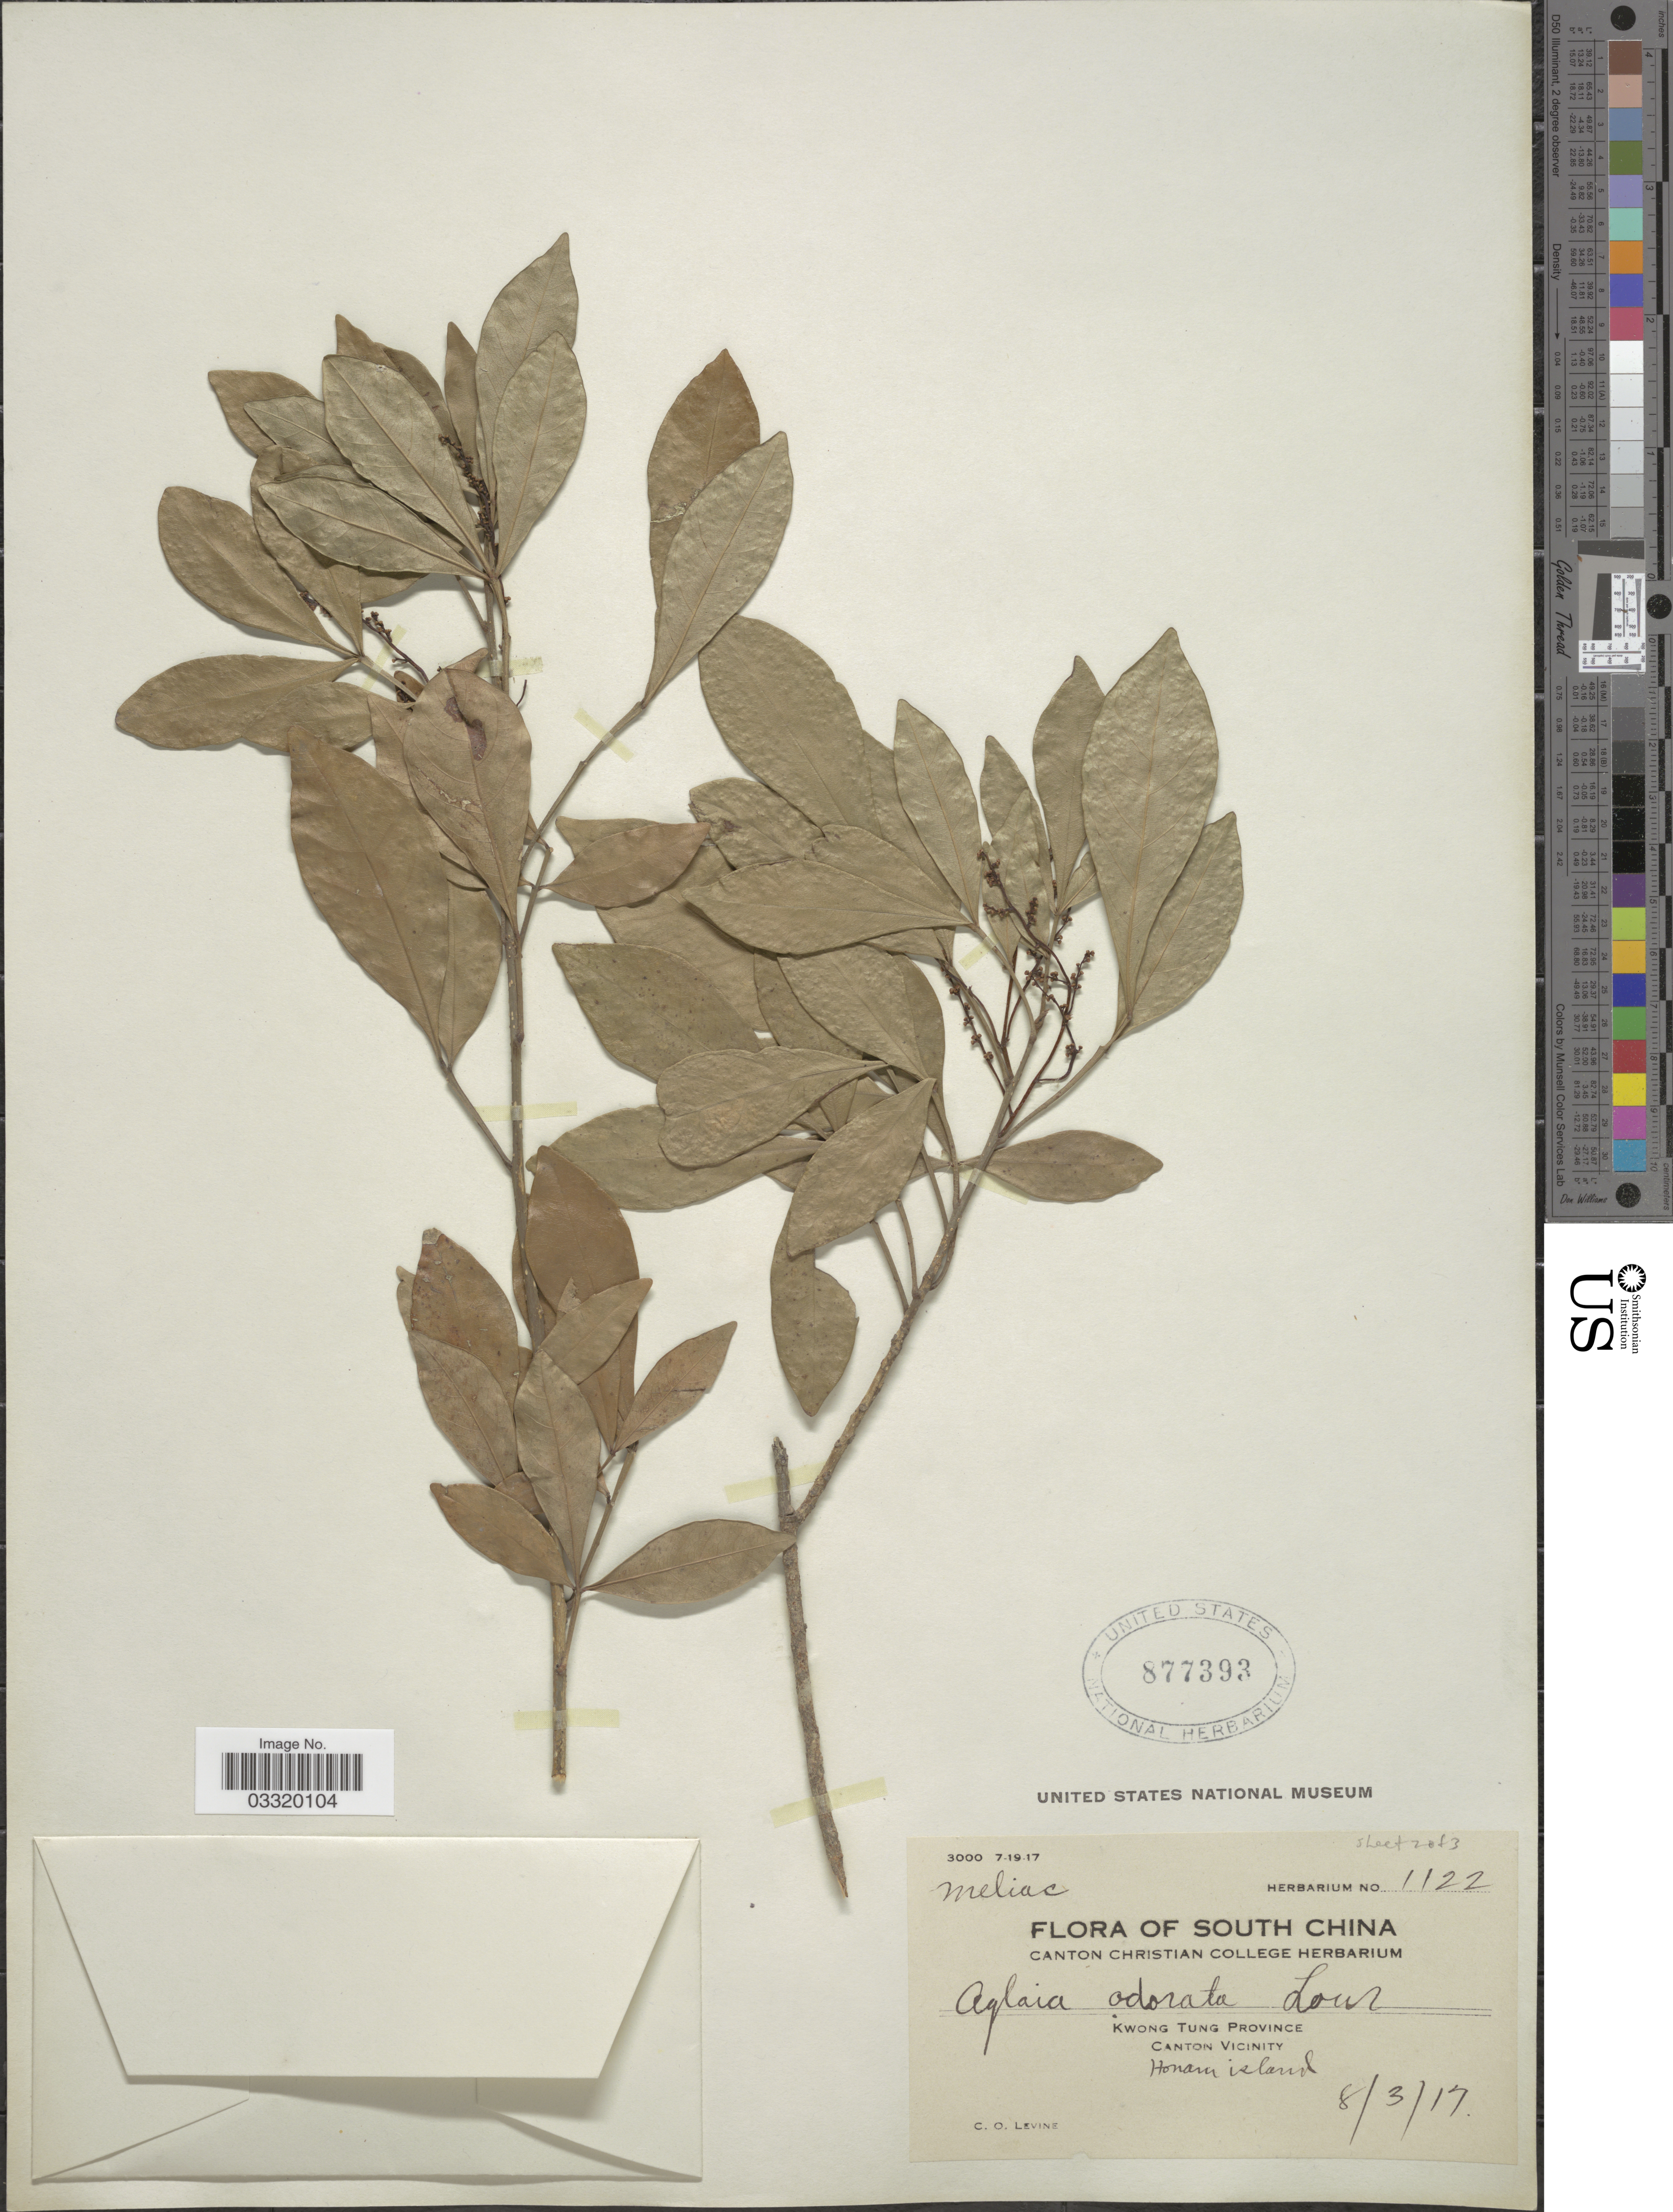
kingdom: Plantae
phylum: Tracheophyta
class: Magnoliopsida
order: Sapindales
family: Meliaceae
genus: Aglaia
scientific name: Aglaia odorata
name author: Lour.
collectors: C. O. Levine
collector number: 1122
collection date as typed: Transcribed d/m/y: 8/3/17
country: China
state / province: Guangdong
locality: South China. Kwong Tung Province. Canton Vicinity. Honam Island.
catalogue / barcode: US 877393